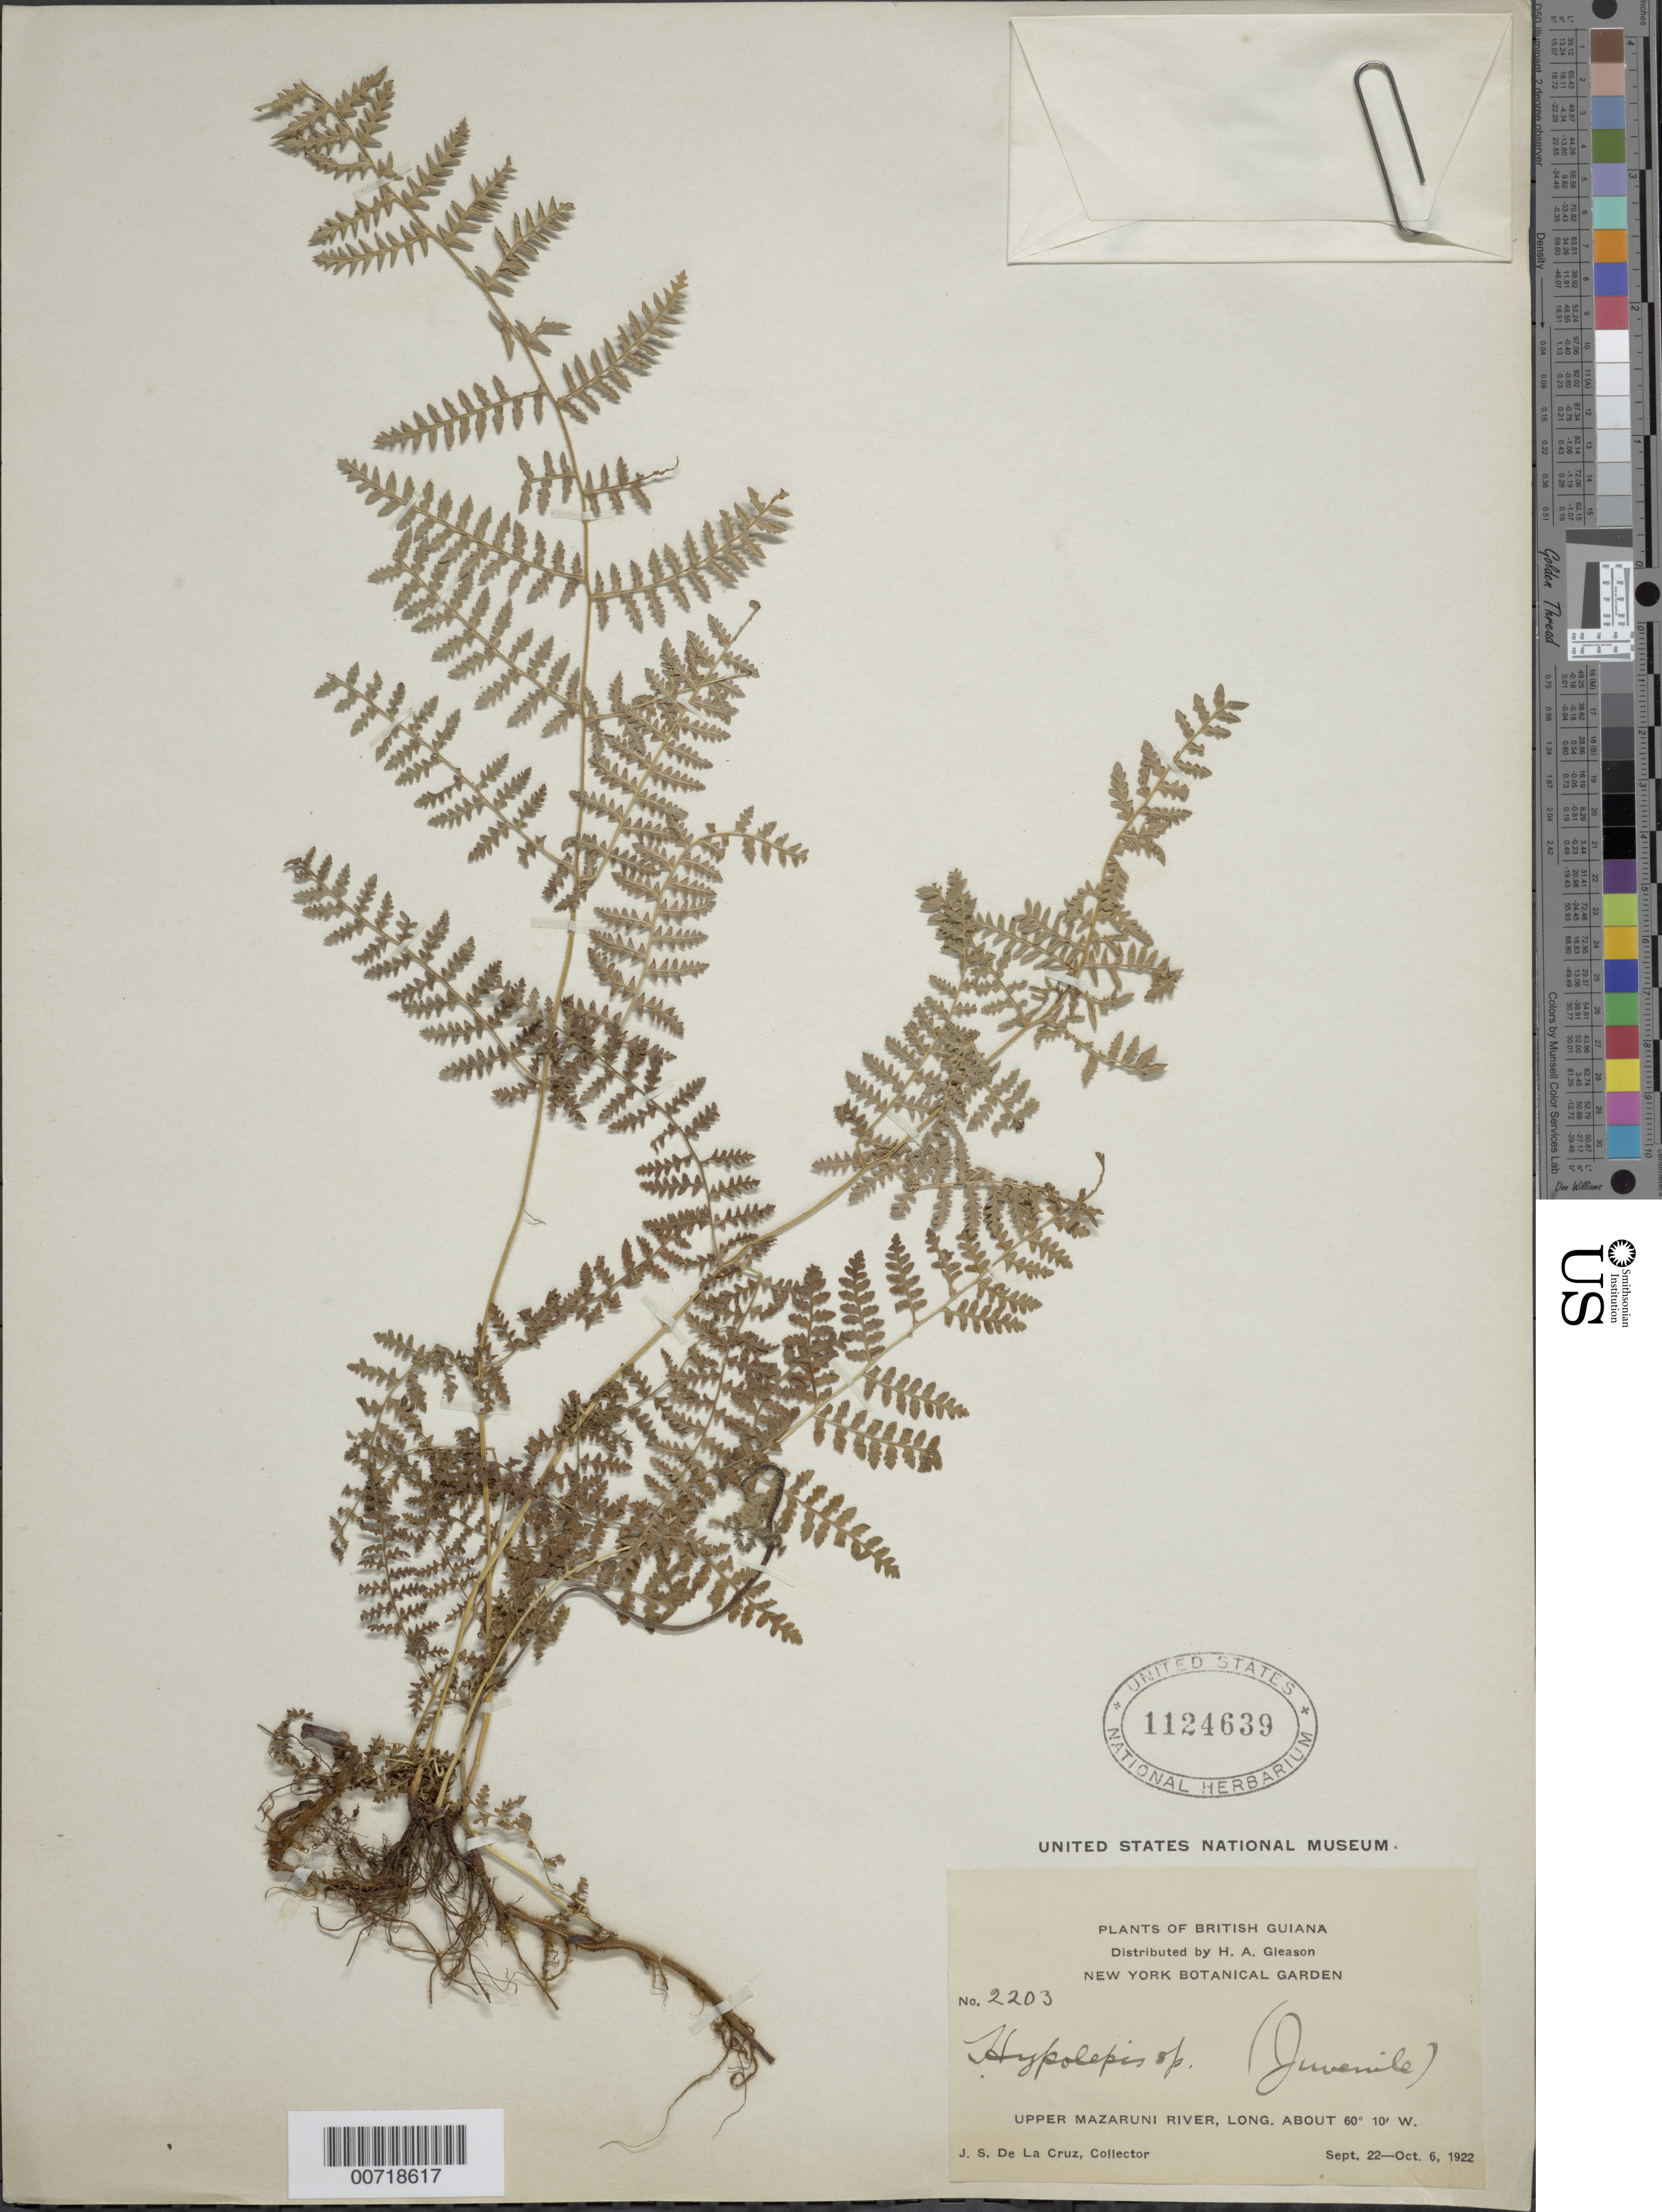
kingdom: Plantae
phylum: Tracheophyta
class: Polypodiopsida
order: Polypodiales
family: Dennstaedtiaceae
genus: Hypolepis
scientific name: Hypolepis repens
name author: (L.) C. Presl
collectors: J. S. de la Cruz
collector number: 2203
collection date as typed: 22-Sep-22 to 6-Oct-22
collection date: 1922-09-22/1922-10-06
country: Guyana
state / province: Cuyuni-Mazaruni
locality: Upper Mazaruni R.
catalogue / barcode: US 1124639